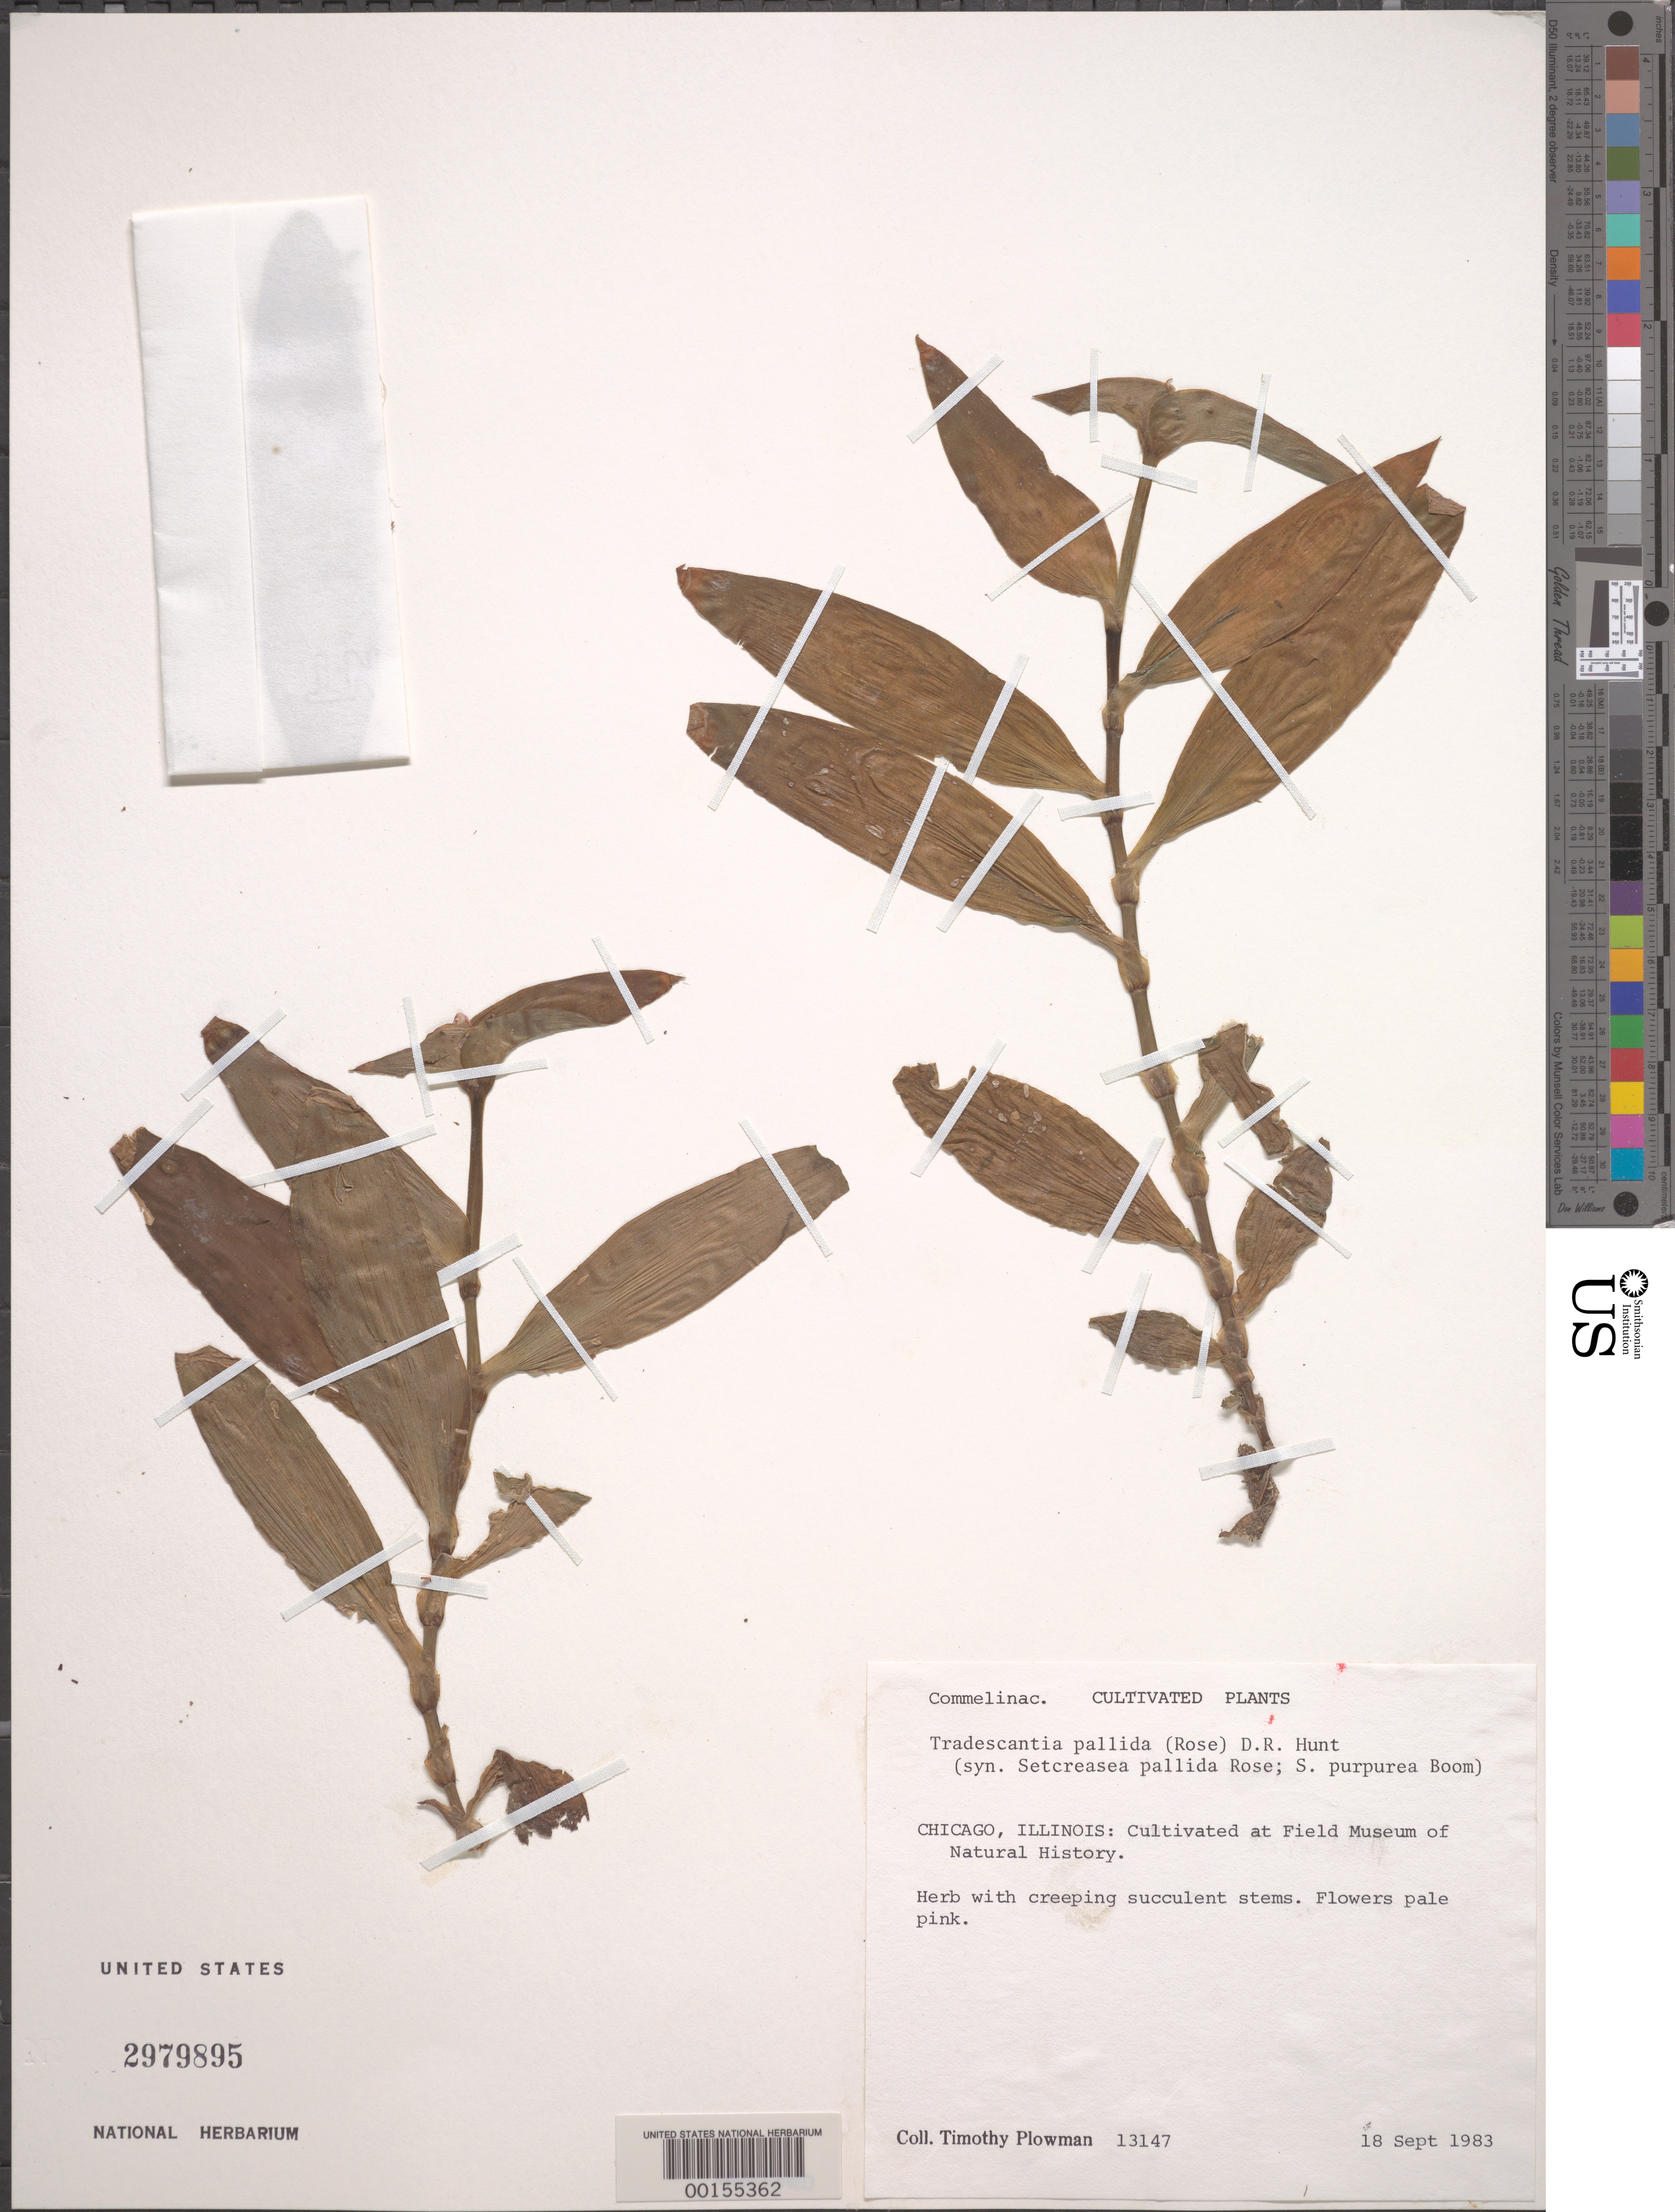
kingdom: Plantae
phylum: Tracheophyta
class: Liliopsida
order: Commelinales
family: Commelinaceae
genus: Tradescantia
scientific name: Tradescantia pallida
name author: (Rose) D.R. Hunt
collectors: T. Plowman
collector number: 13147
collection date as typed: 18 Sep 1983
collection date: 1983-09-18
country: United States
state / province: Illinois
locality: Field Museum of Nat. History, Chicago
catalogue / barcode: US 2979895